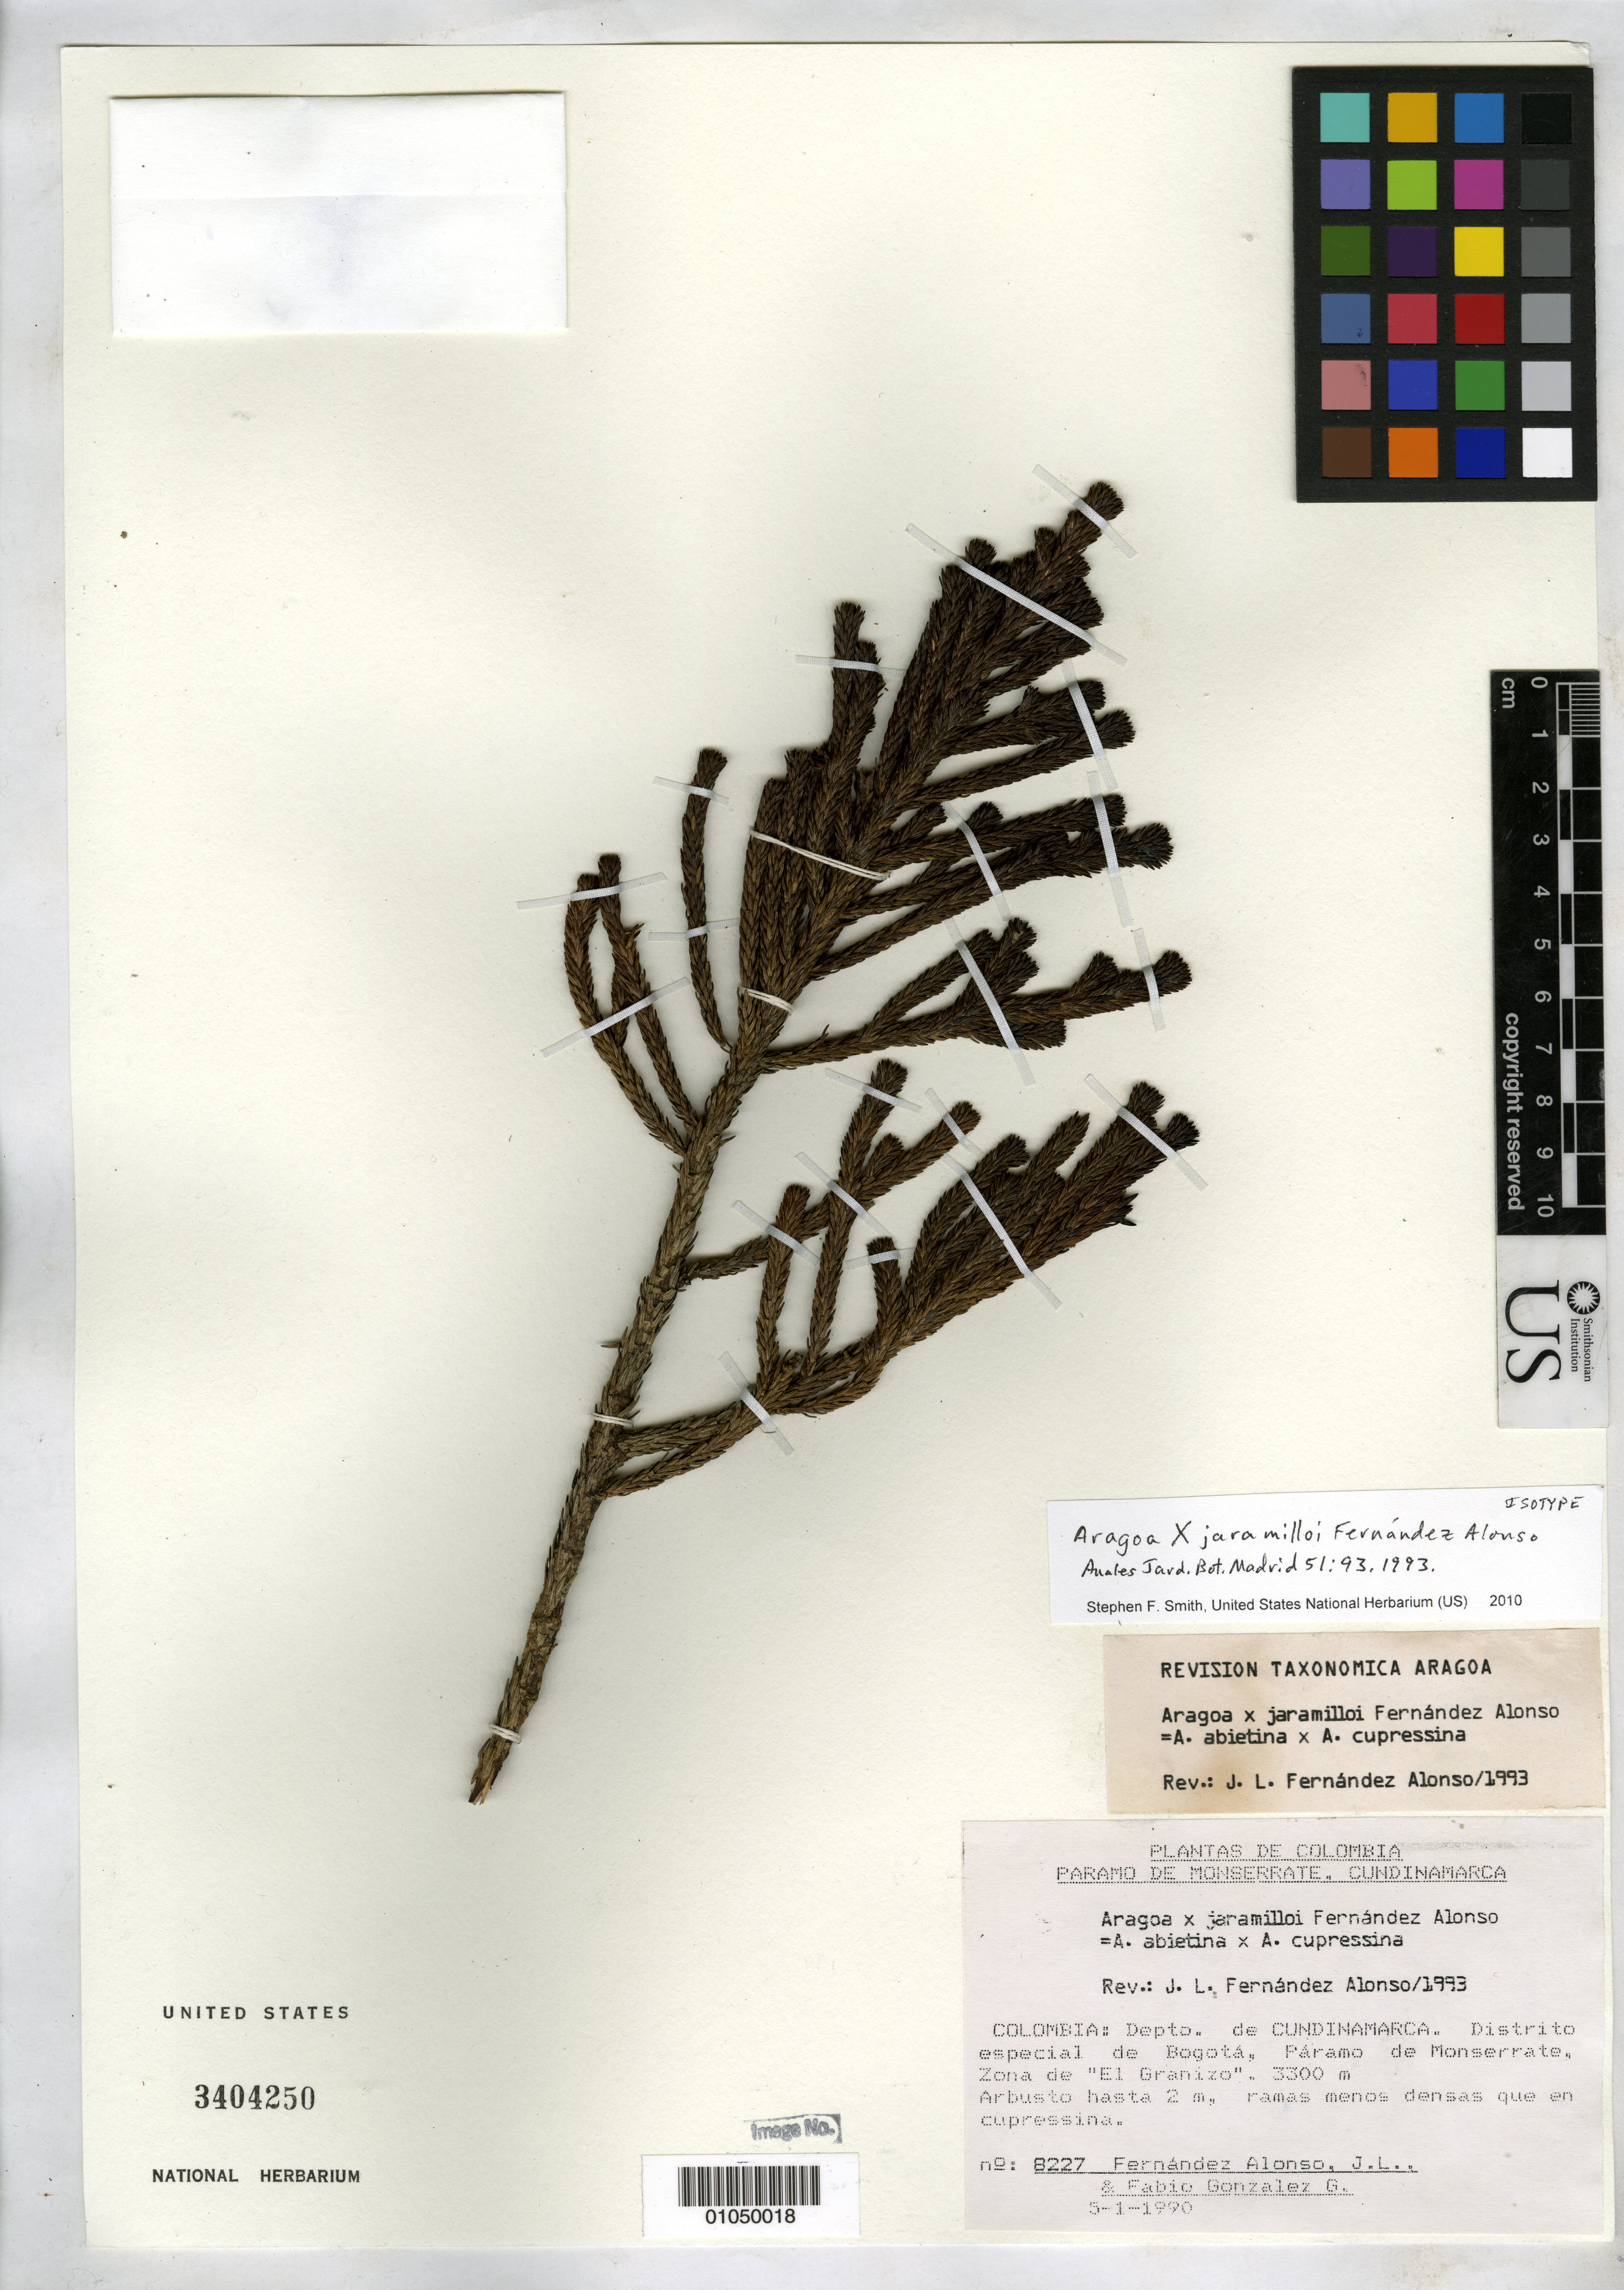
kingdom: Plantae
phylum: Tracheophyta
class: Magnoliopsida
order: Lamiales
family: Plantaginaceae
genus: Aragoa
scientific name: Aragoa x jaramilloi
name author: Fern. Alonso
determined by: Fernández-Alonso, J. L.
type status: Isotype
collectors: J. L. Fernández-Alonso & F. Gonzalez G.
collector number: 8227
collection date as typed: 05 Jan 1990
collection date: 1990-01-05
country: Colombia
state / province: Cundinamarca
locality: Depto. de Cundinamarca. Distrito especial de Bogotá, Páramo de Monserrate, Zone de "El Granizo".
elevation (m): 3300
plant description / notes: Hybrid taxon, Aragoa abietina H.B.K. × A. cupressina H.B.K.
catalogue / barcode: US 3404250